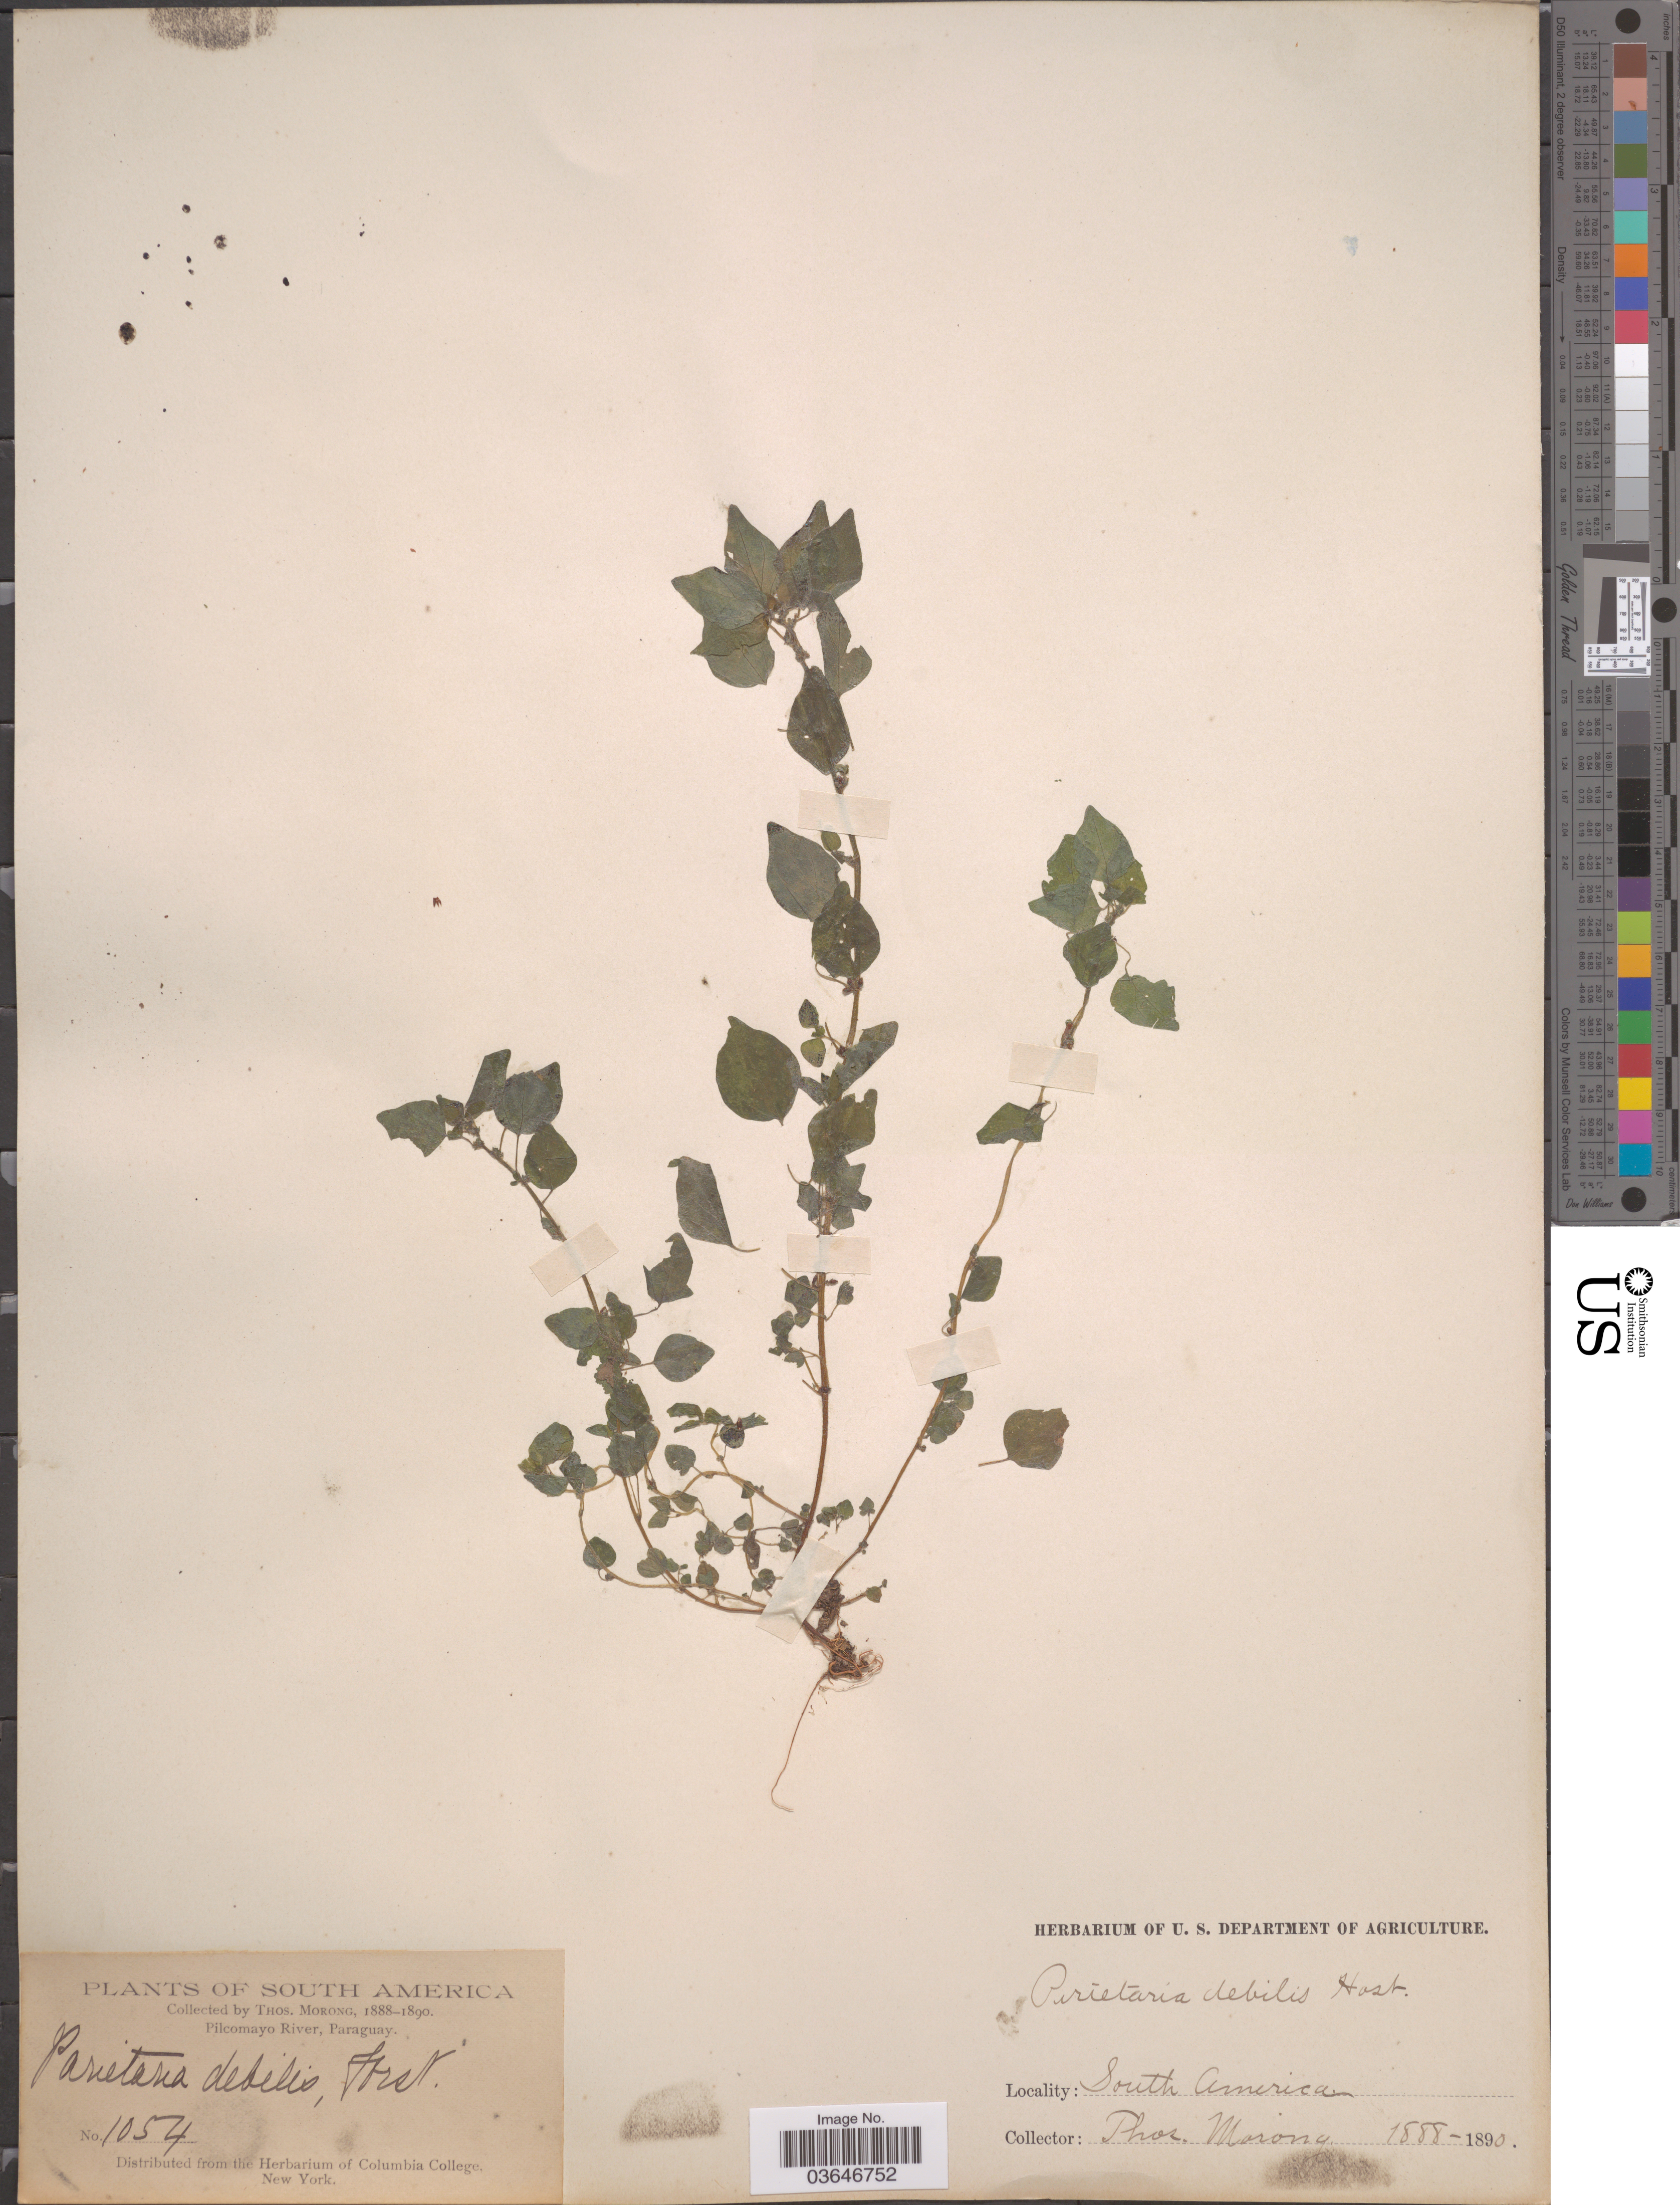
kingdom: Plantae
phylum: Tracheophyta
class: Magnoliopsida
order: Rosales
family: Urticaceae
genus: Parietaria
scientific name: Parietaria debilis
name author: G. Forst.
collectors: ex herb. T. Morong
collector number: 1054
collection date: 1888/1890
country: Paraguay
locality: Pilcomayo River.